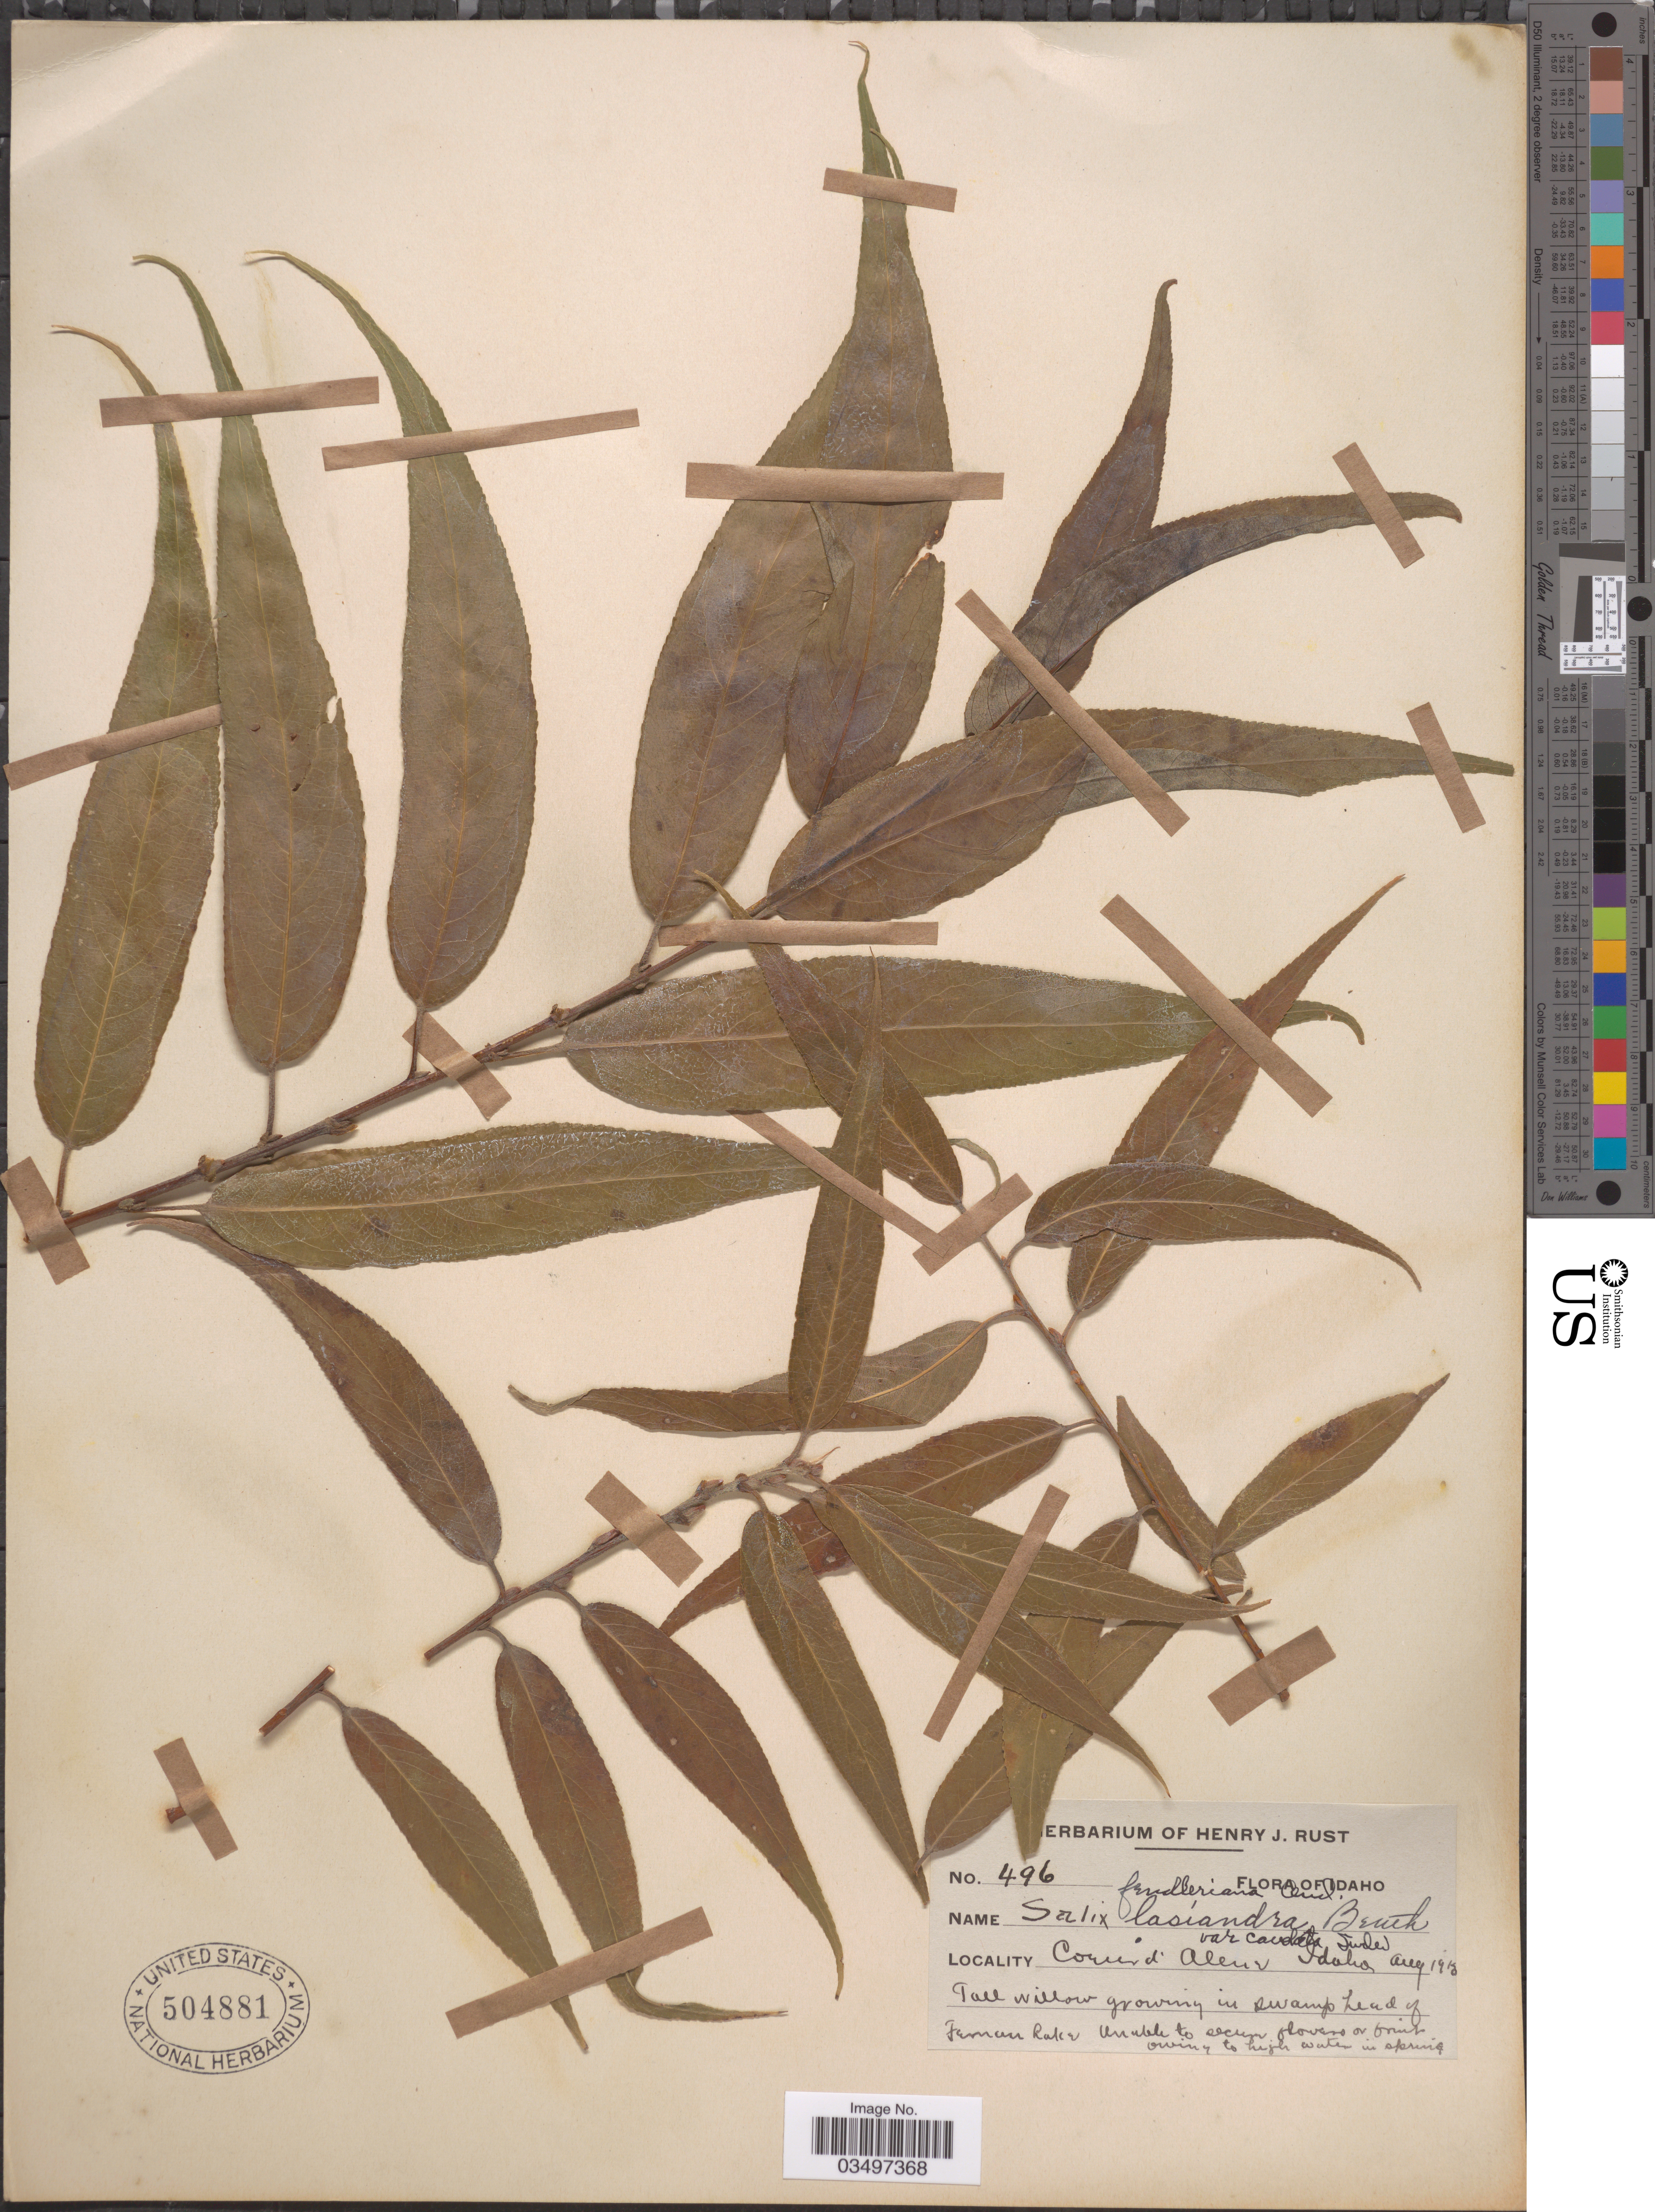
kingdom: Plantae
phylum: Tracheophyta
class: Magnoliopsida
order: Malpighiales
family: Salicaceae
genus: Salix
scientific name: Salix fendleriana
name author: Andersson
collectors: ex herb. Henry J. Rust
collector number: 496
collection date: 1913-08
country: United States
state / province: Idaho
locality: Coeur d'Alene. In swamp Lead of Fernan Lake.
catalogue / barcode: US 504881